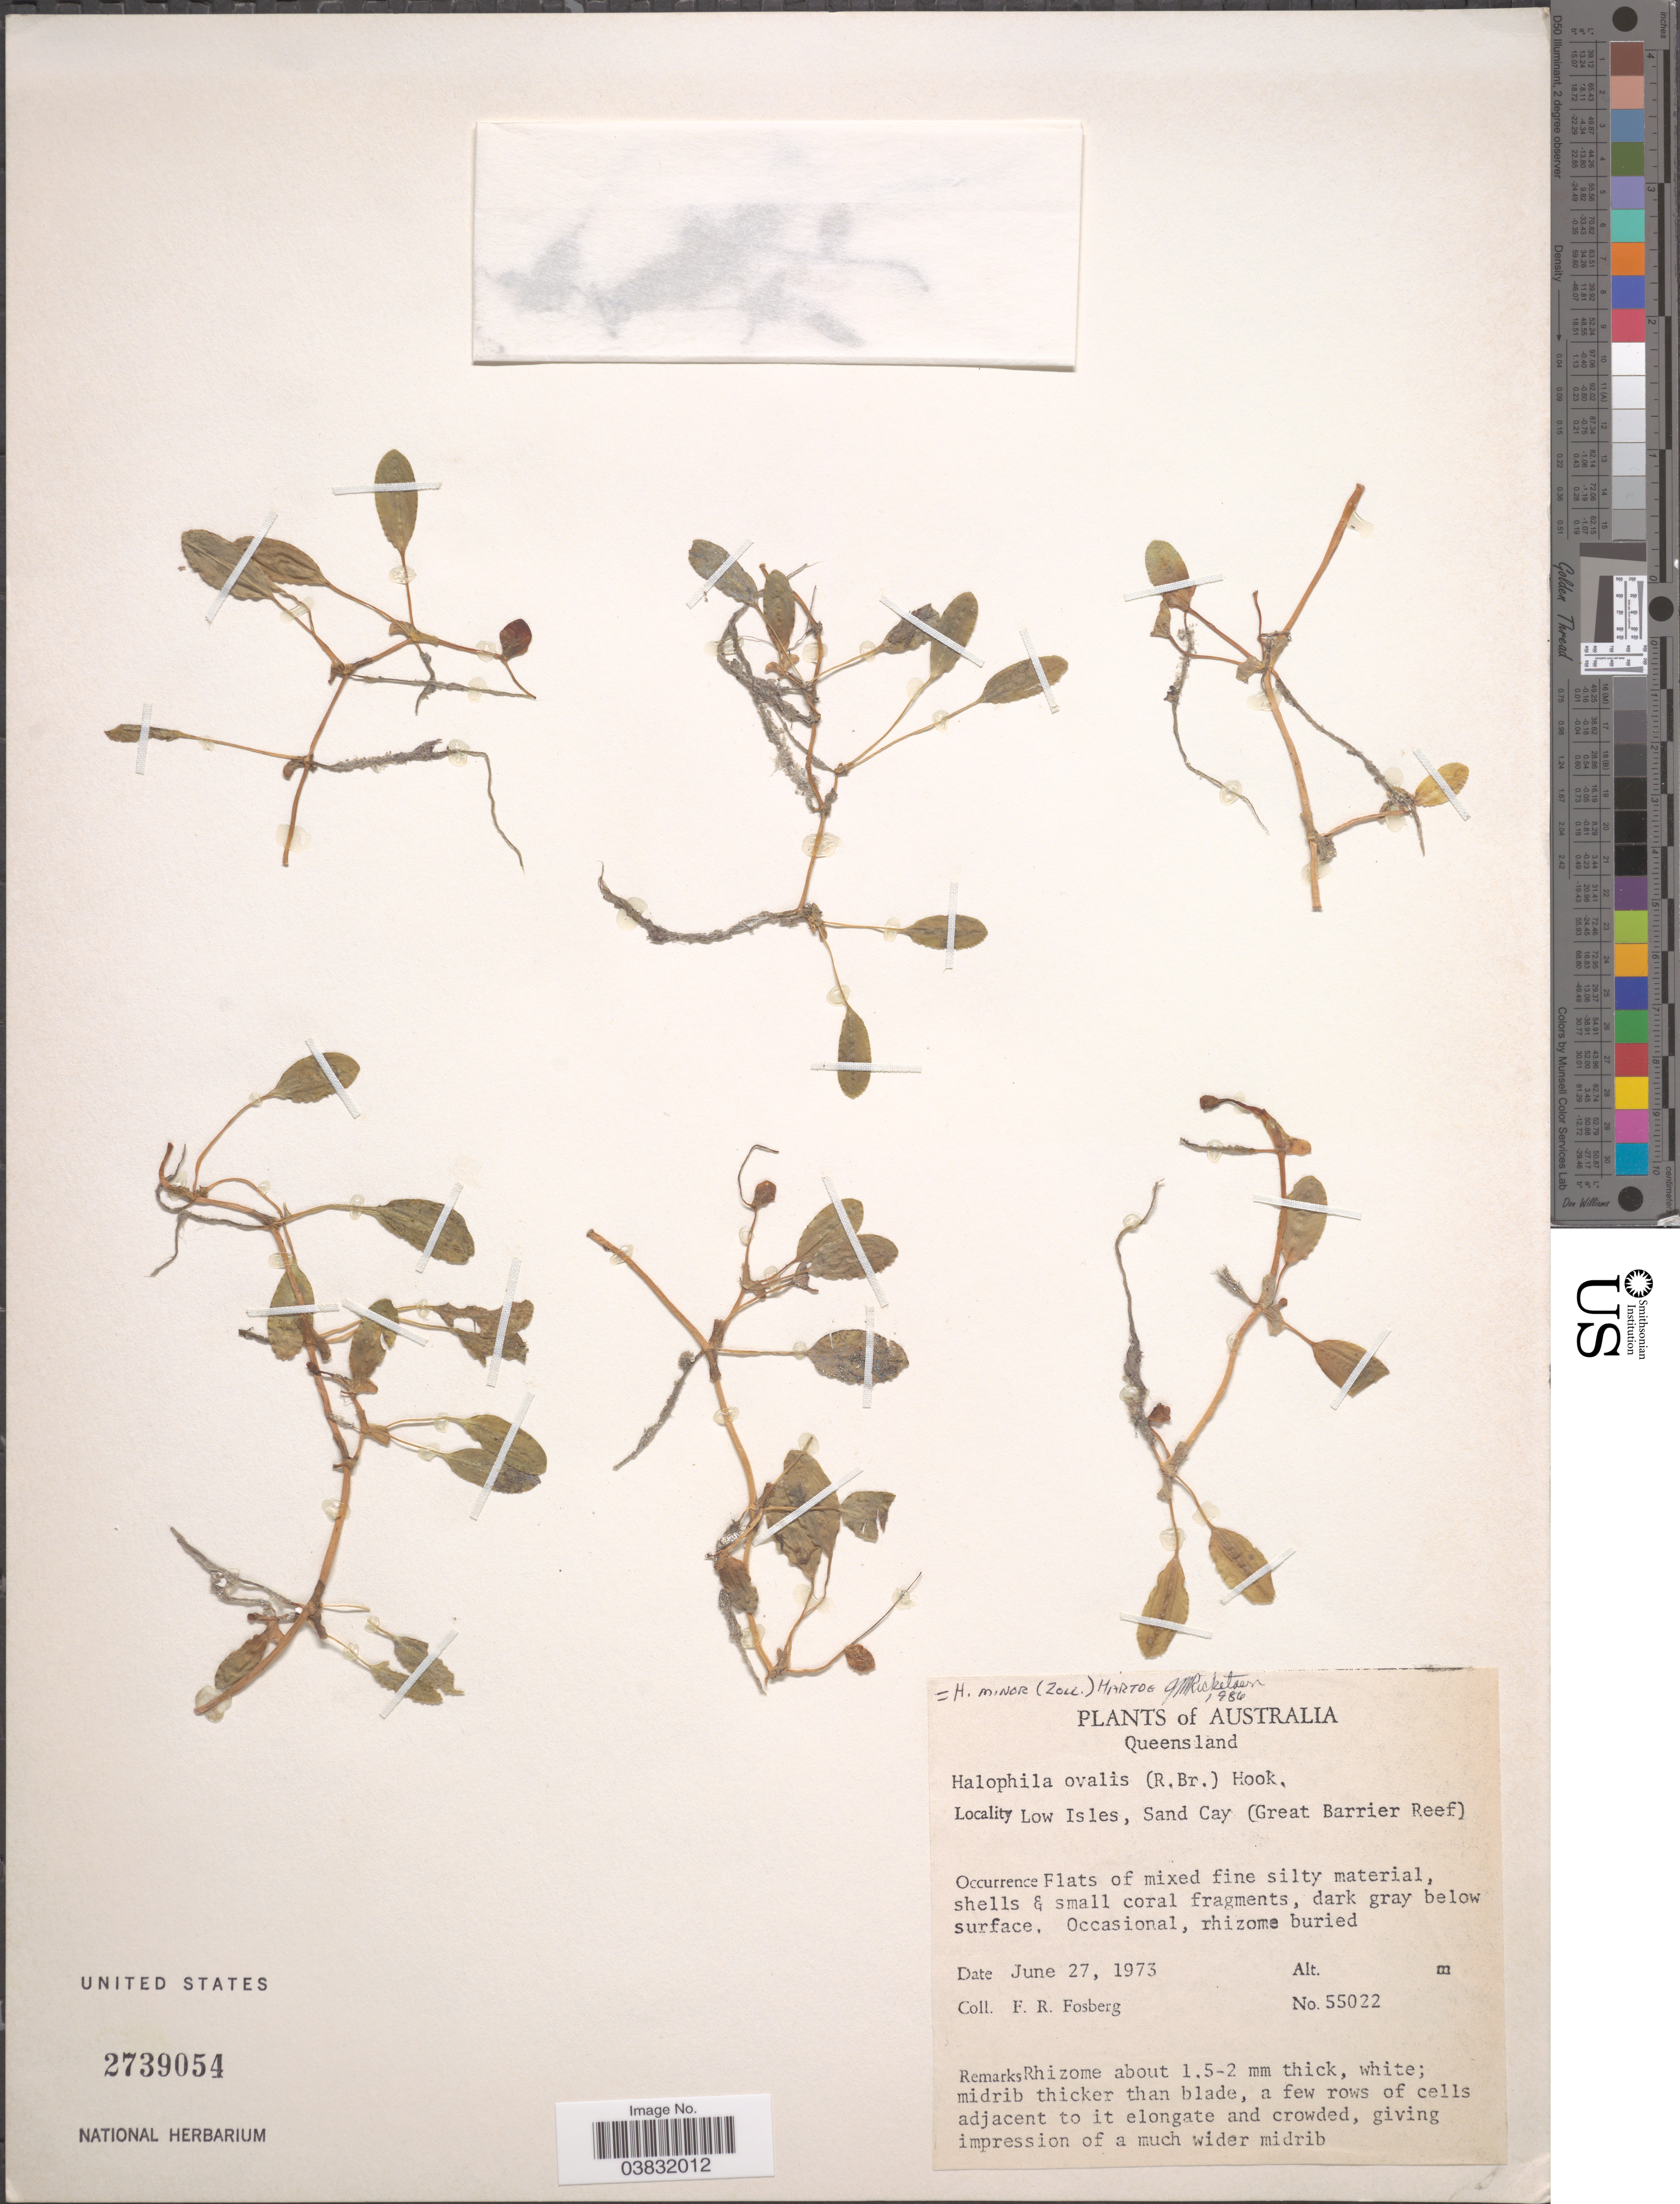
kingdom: Plantae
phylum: Tracheophyta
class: Liliopsida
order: Alismatales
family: Hydrocharitaceae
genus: Halophila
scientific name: Halophila minor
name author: (Zoll.) Hartog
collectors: F. R. Fosberg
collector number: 55022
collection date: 1973-06-27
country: Australia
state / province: Queensland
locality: Low Isles, Sand Cay (Great Barrier Reef).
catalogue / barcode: US 2739054